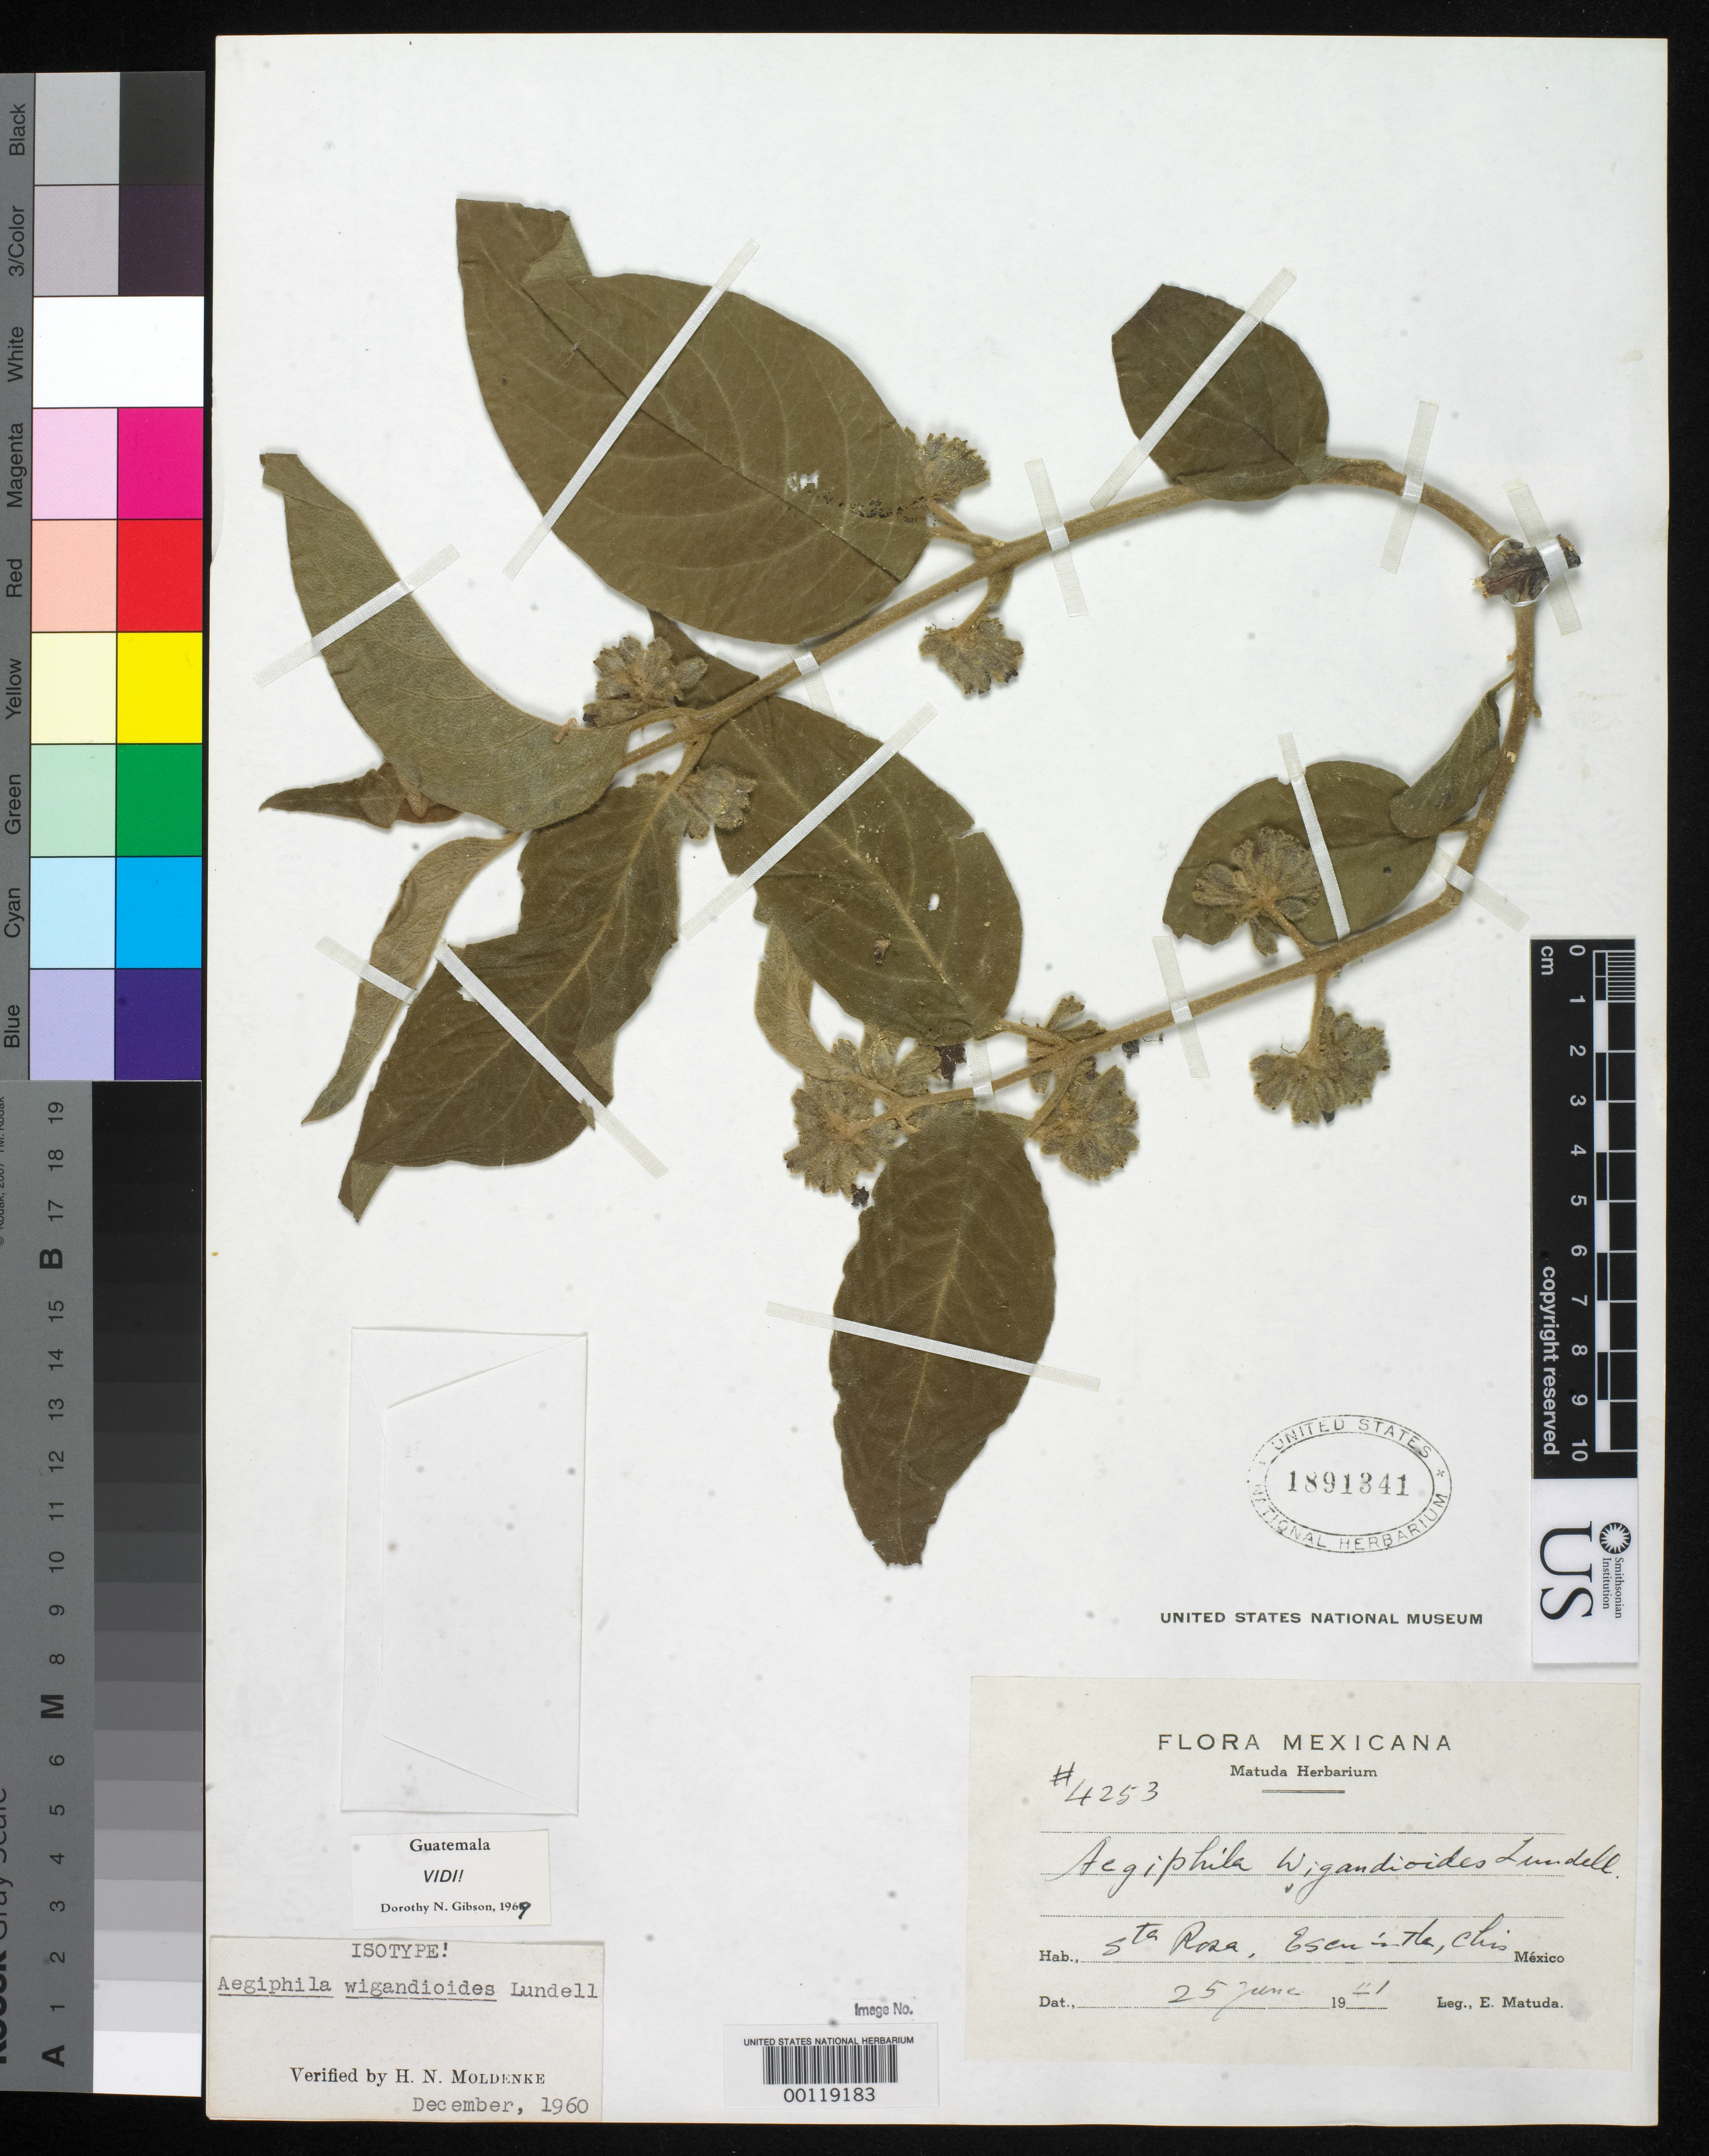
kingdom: Plantae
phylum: Tracheophyta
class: Magnoliopsida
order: Lamiales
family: Lamiaceae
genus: Aegiphila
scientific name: Aegiphila wigandioides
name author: Lundell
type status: Isotype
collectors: E. Matuda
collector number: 4253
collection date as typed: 25 Jun 1941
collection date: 1941-06-25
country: Mexico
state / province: Chiapas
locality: Santa Rosa, Escuintla.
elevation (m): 1600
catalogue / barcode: US 1891341